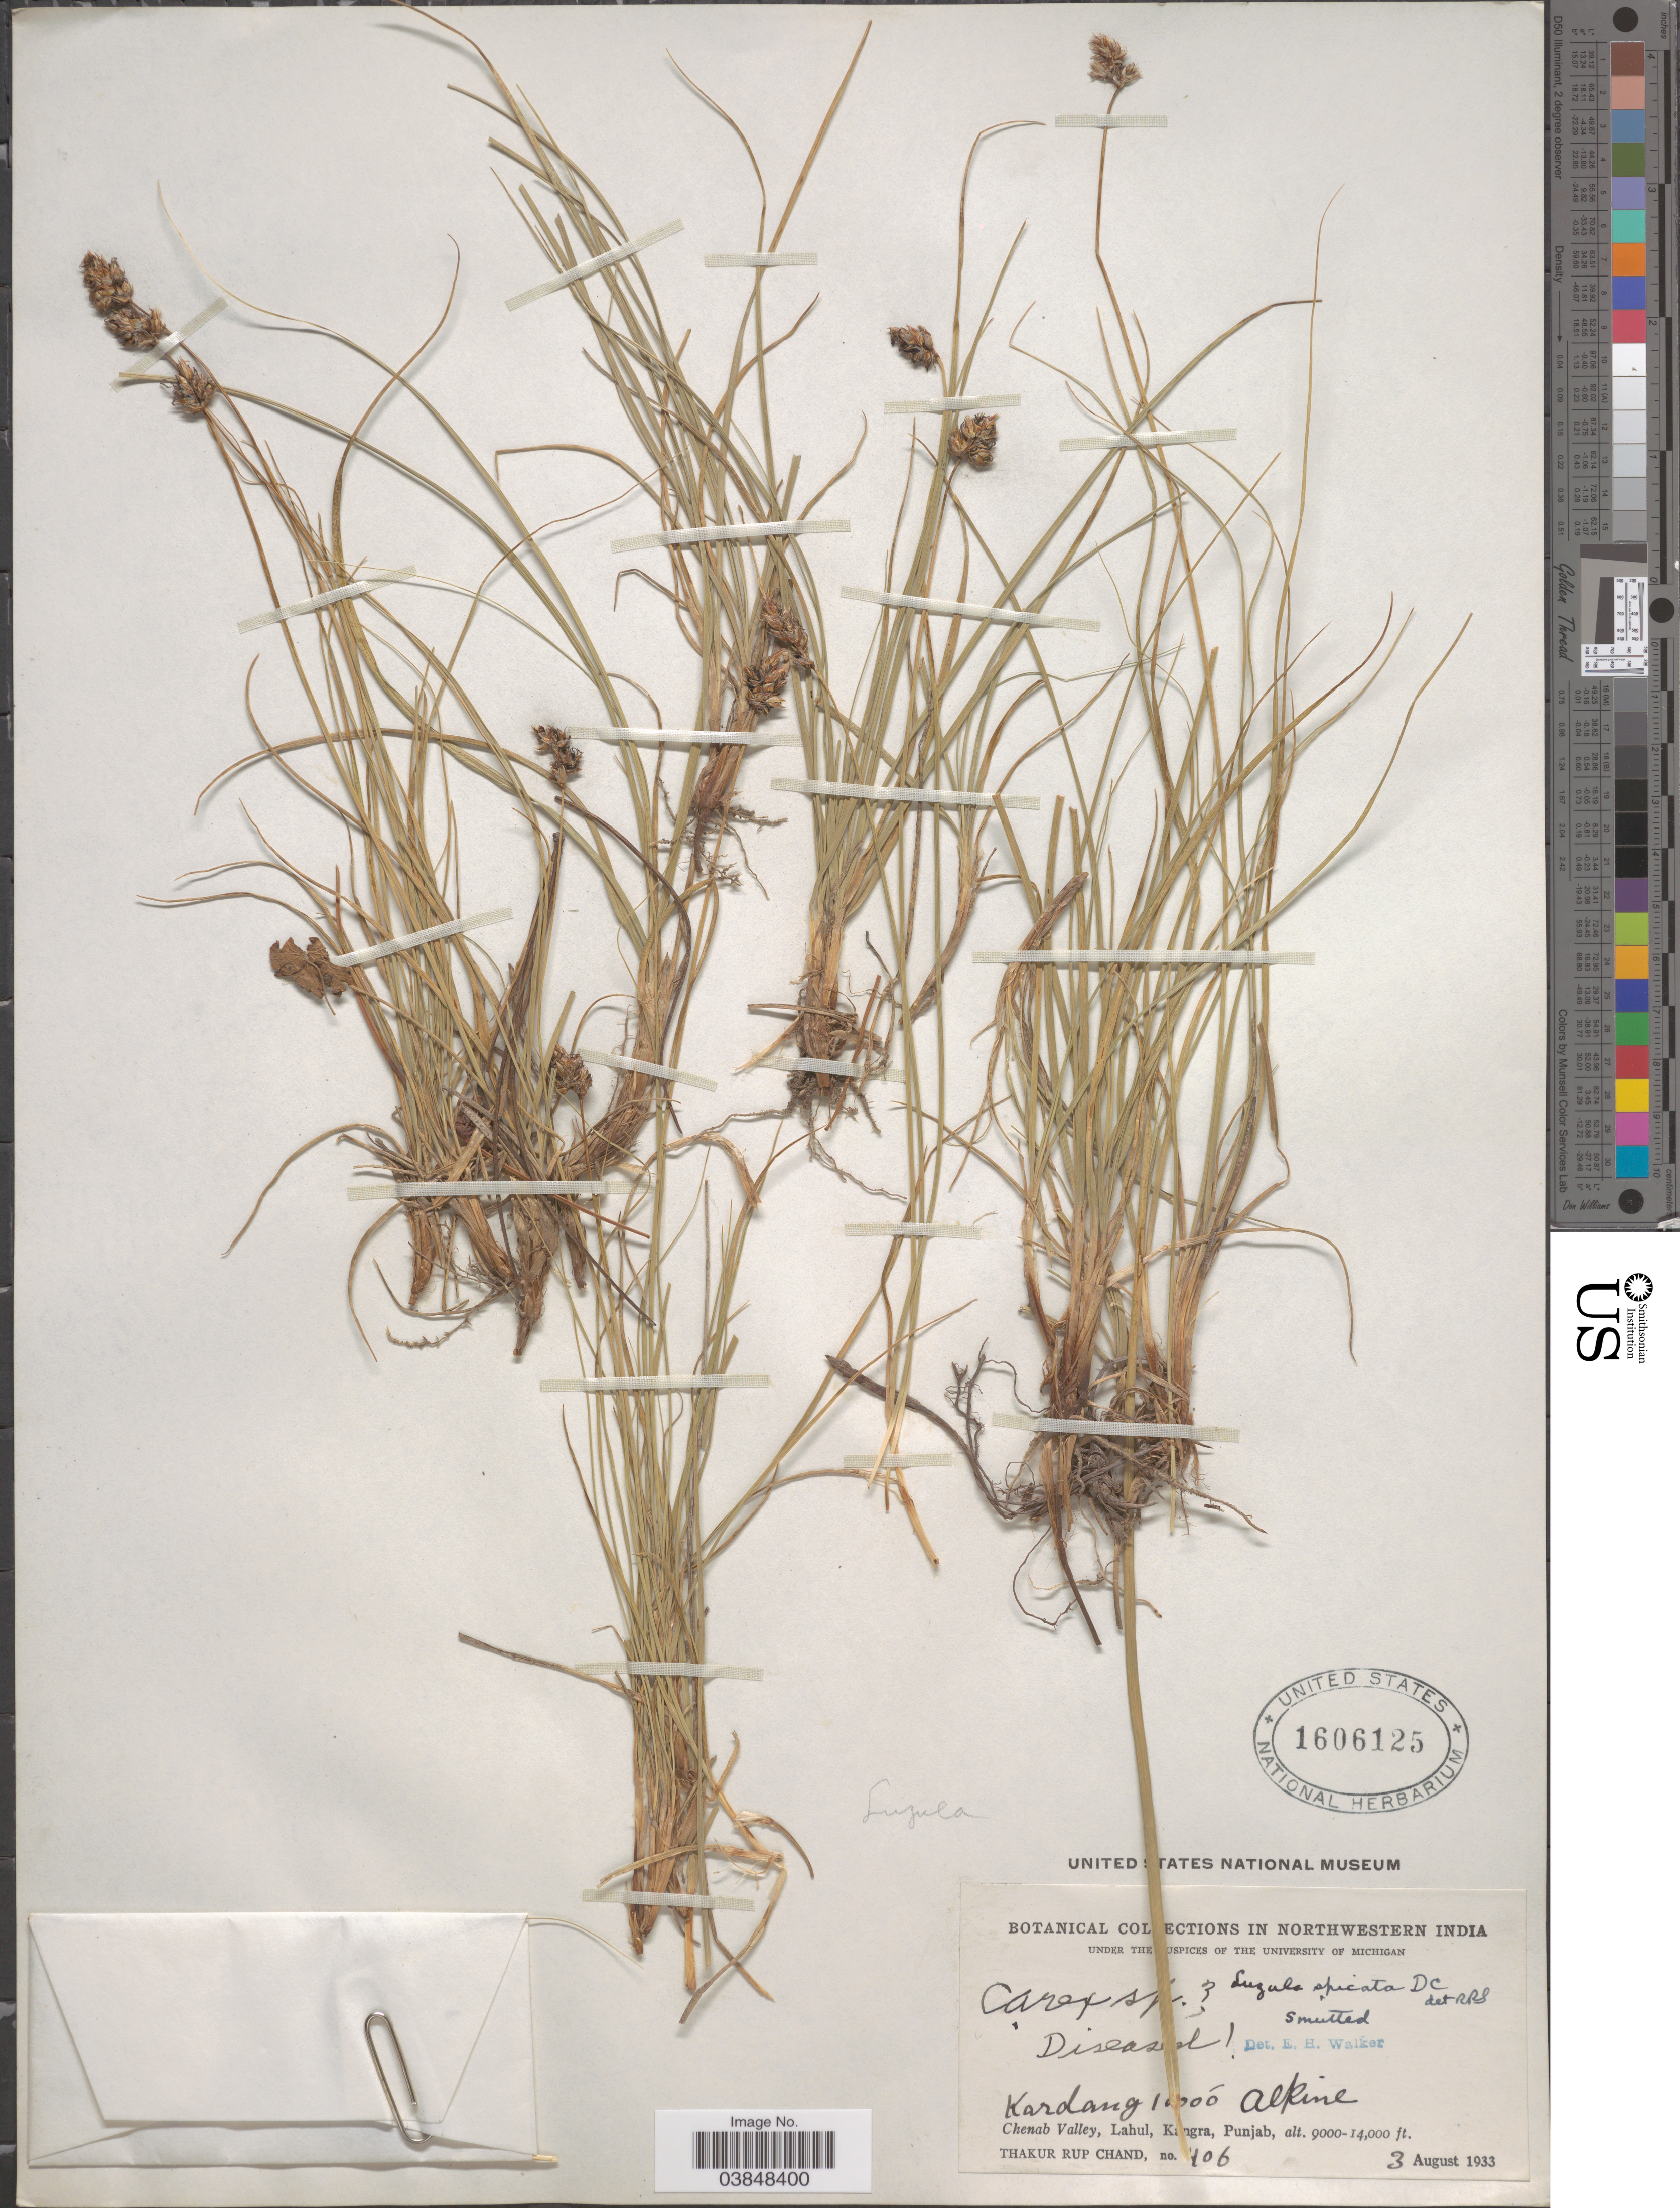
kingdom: Plantae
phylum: Tracheophyta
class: Liliopsida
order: Poales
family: Juncaceae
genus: Luzula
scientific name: Luzula spicata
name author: (L.) DC.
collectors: T. R. Chand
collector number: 406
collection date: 1933-08-03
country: India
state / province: Punjab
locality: Northwestern India. Kardang Alpine Chenab Valley, Lahul, Kangra, Punjab.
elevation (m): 2743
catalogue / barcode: US 1606125